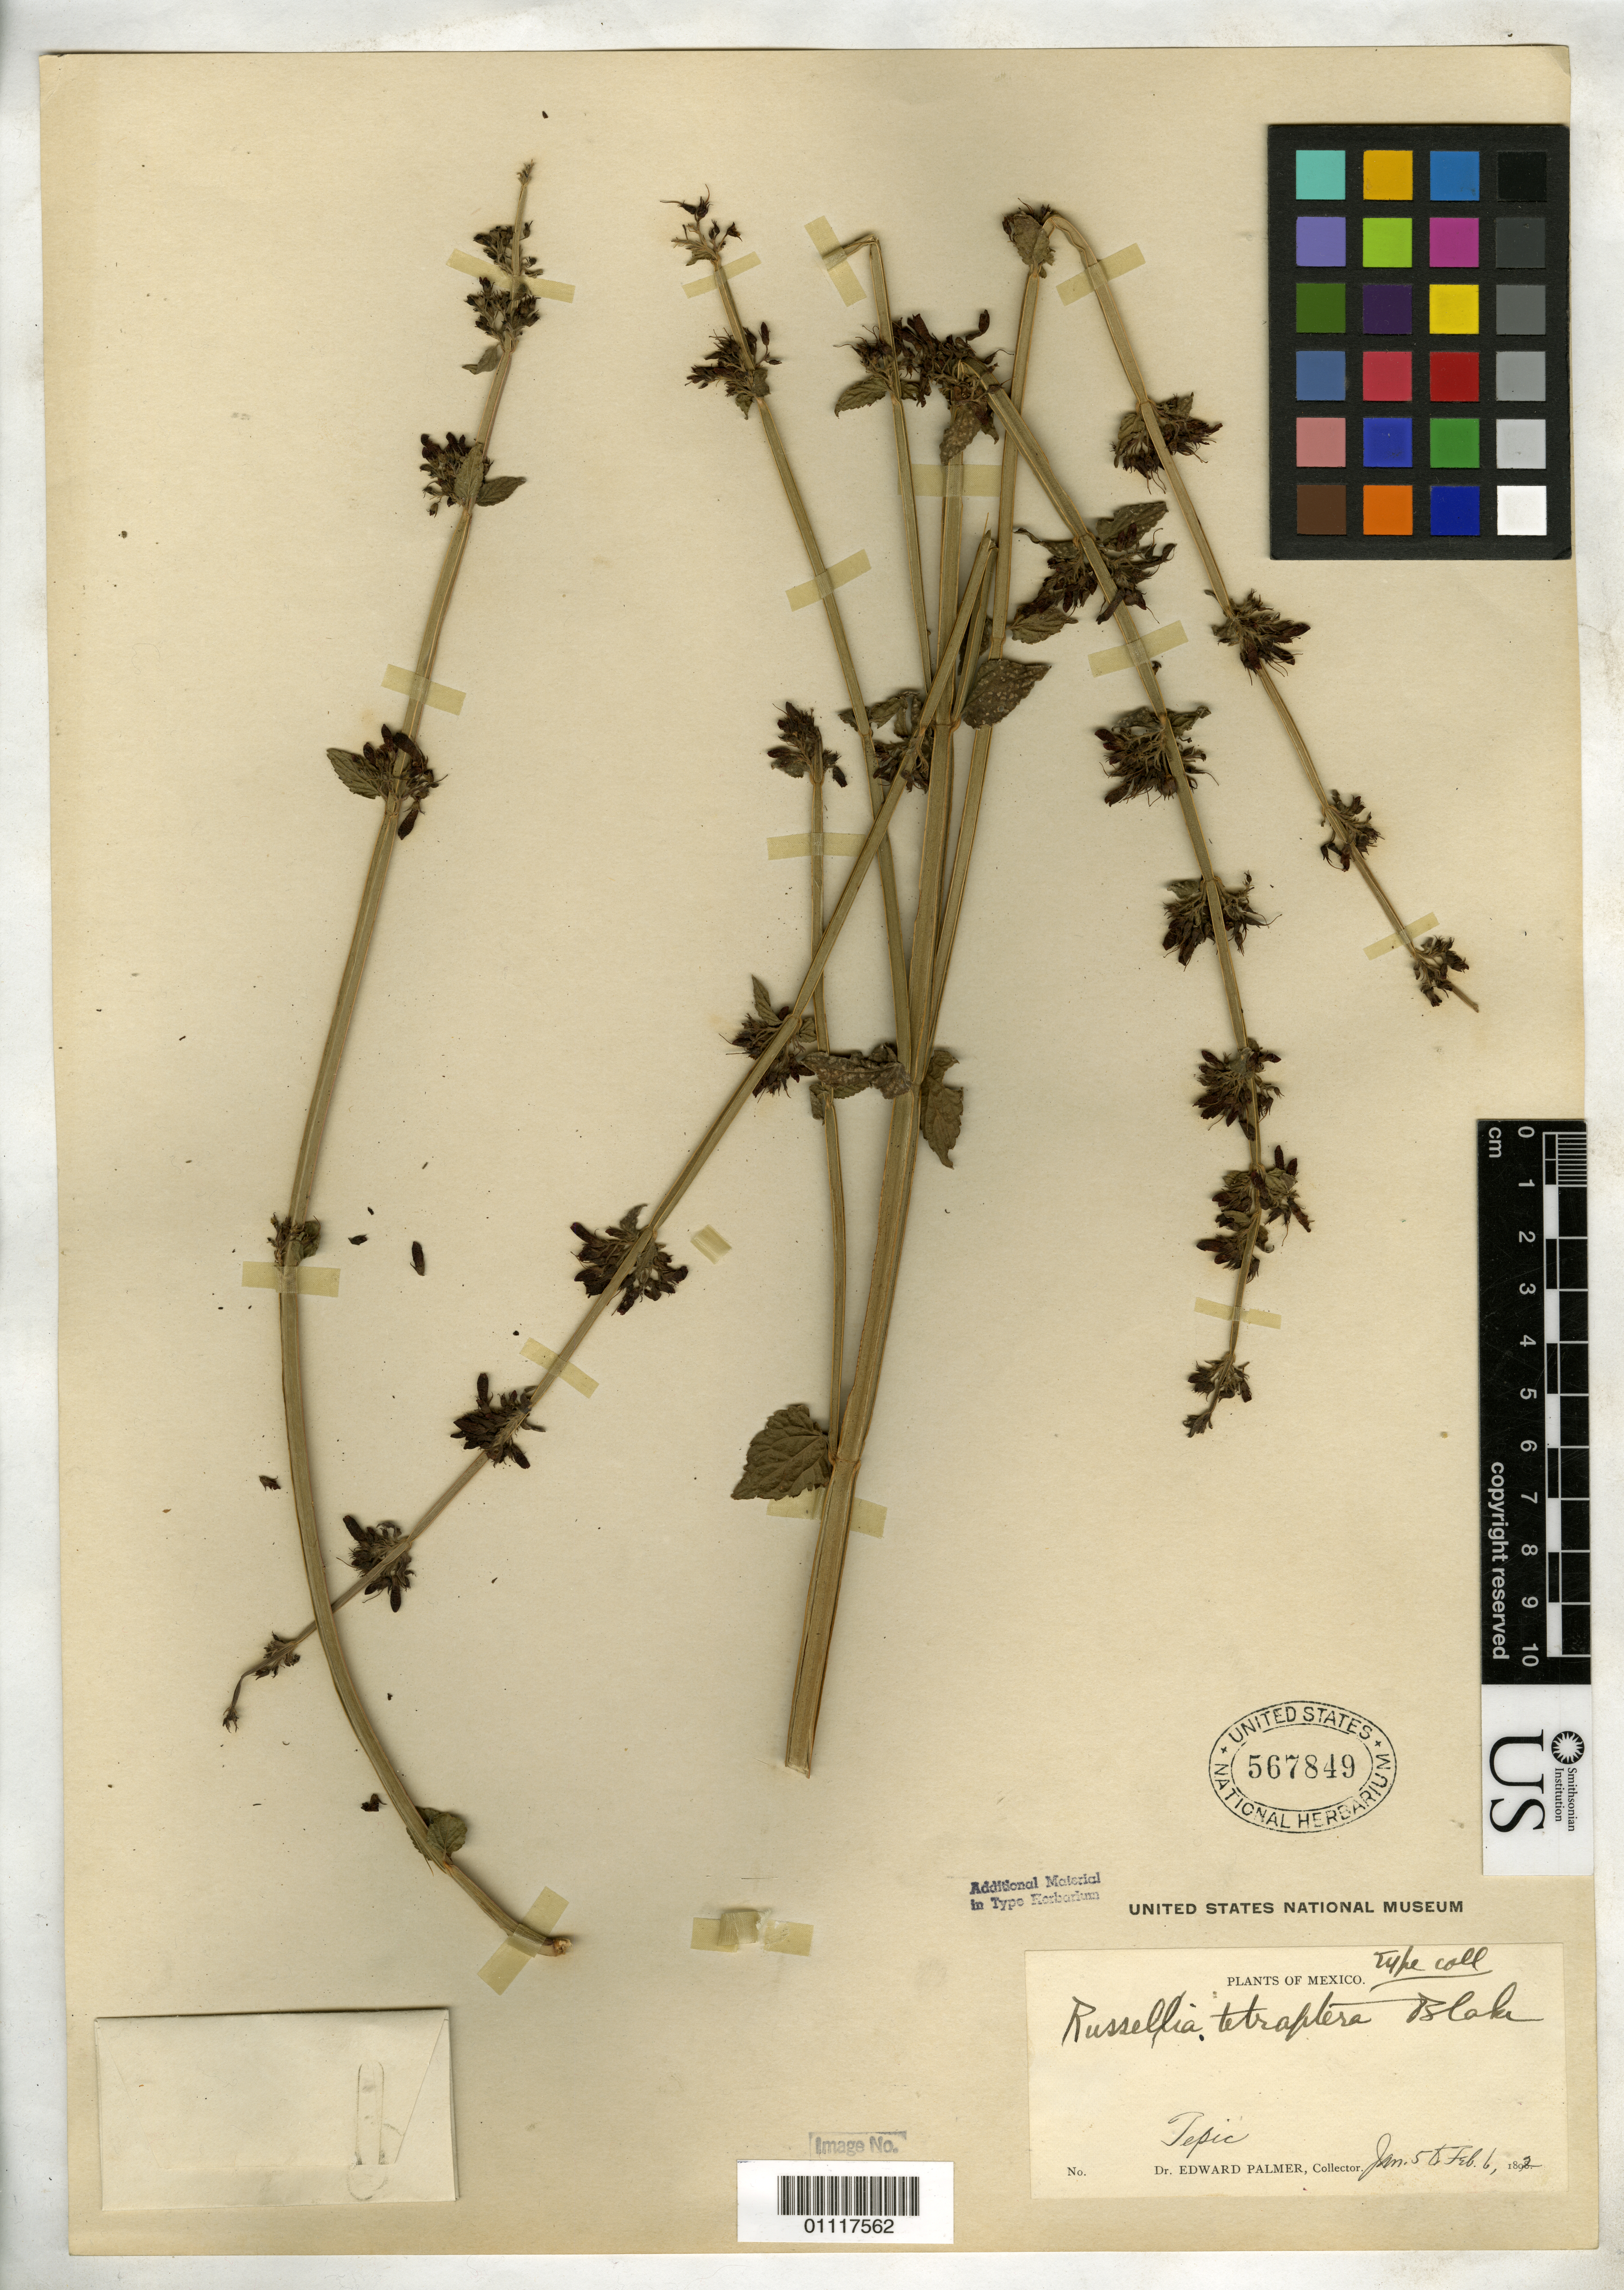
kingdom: Plantae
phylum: Tracheophyta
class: Magnoliopsida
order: Lamiales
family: Plantaginaceae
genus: Russelia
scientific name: Russelia tetraptera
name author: S.F. Blake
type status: Isotype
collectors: E. Palmer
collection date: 1892-01-05/1892-02-06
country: Mexico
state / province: Nayarit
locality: Tepic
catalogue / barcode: US 567849